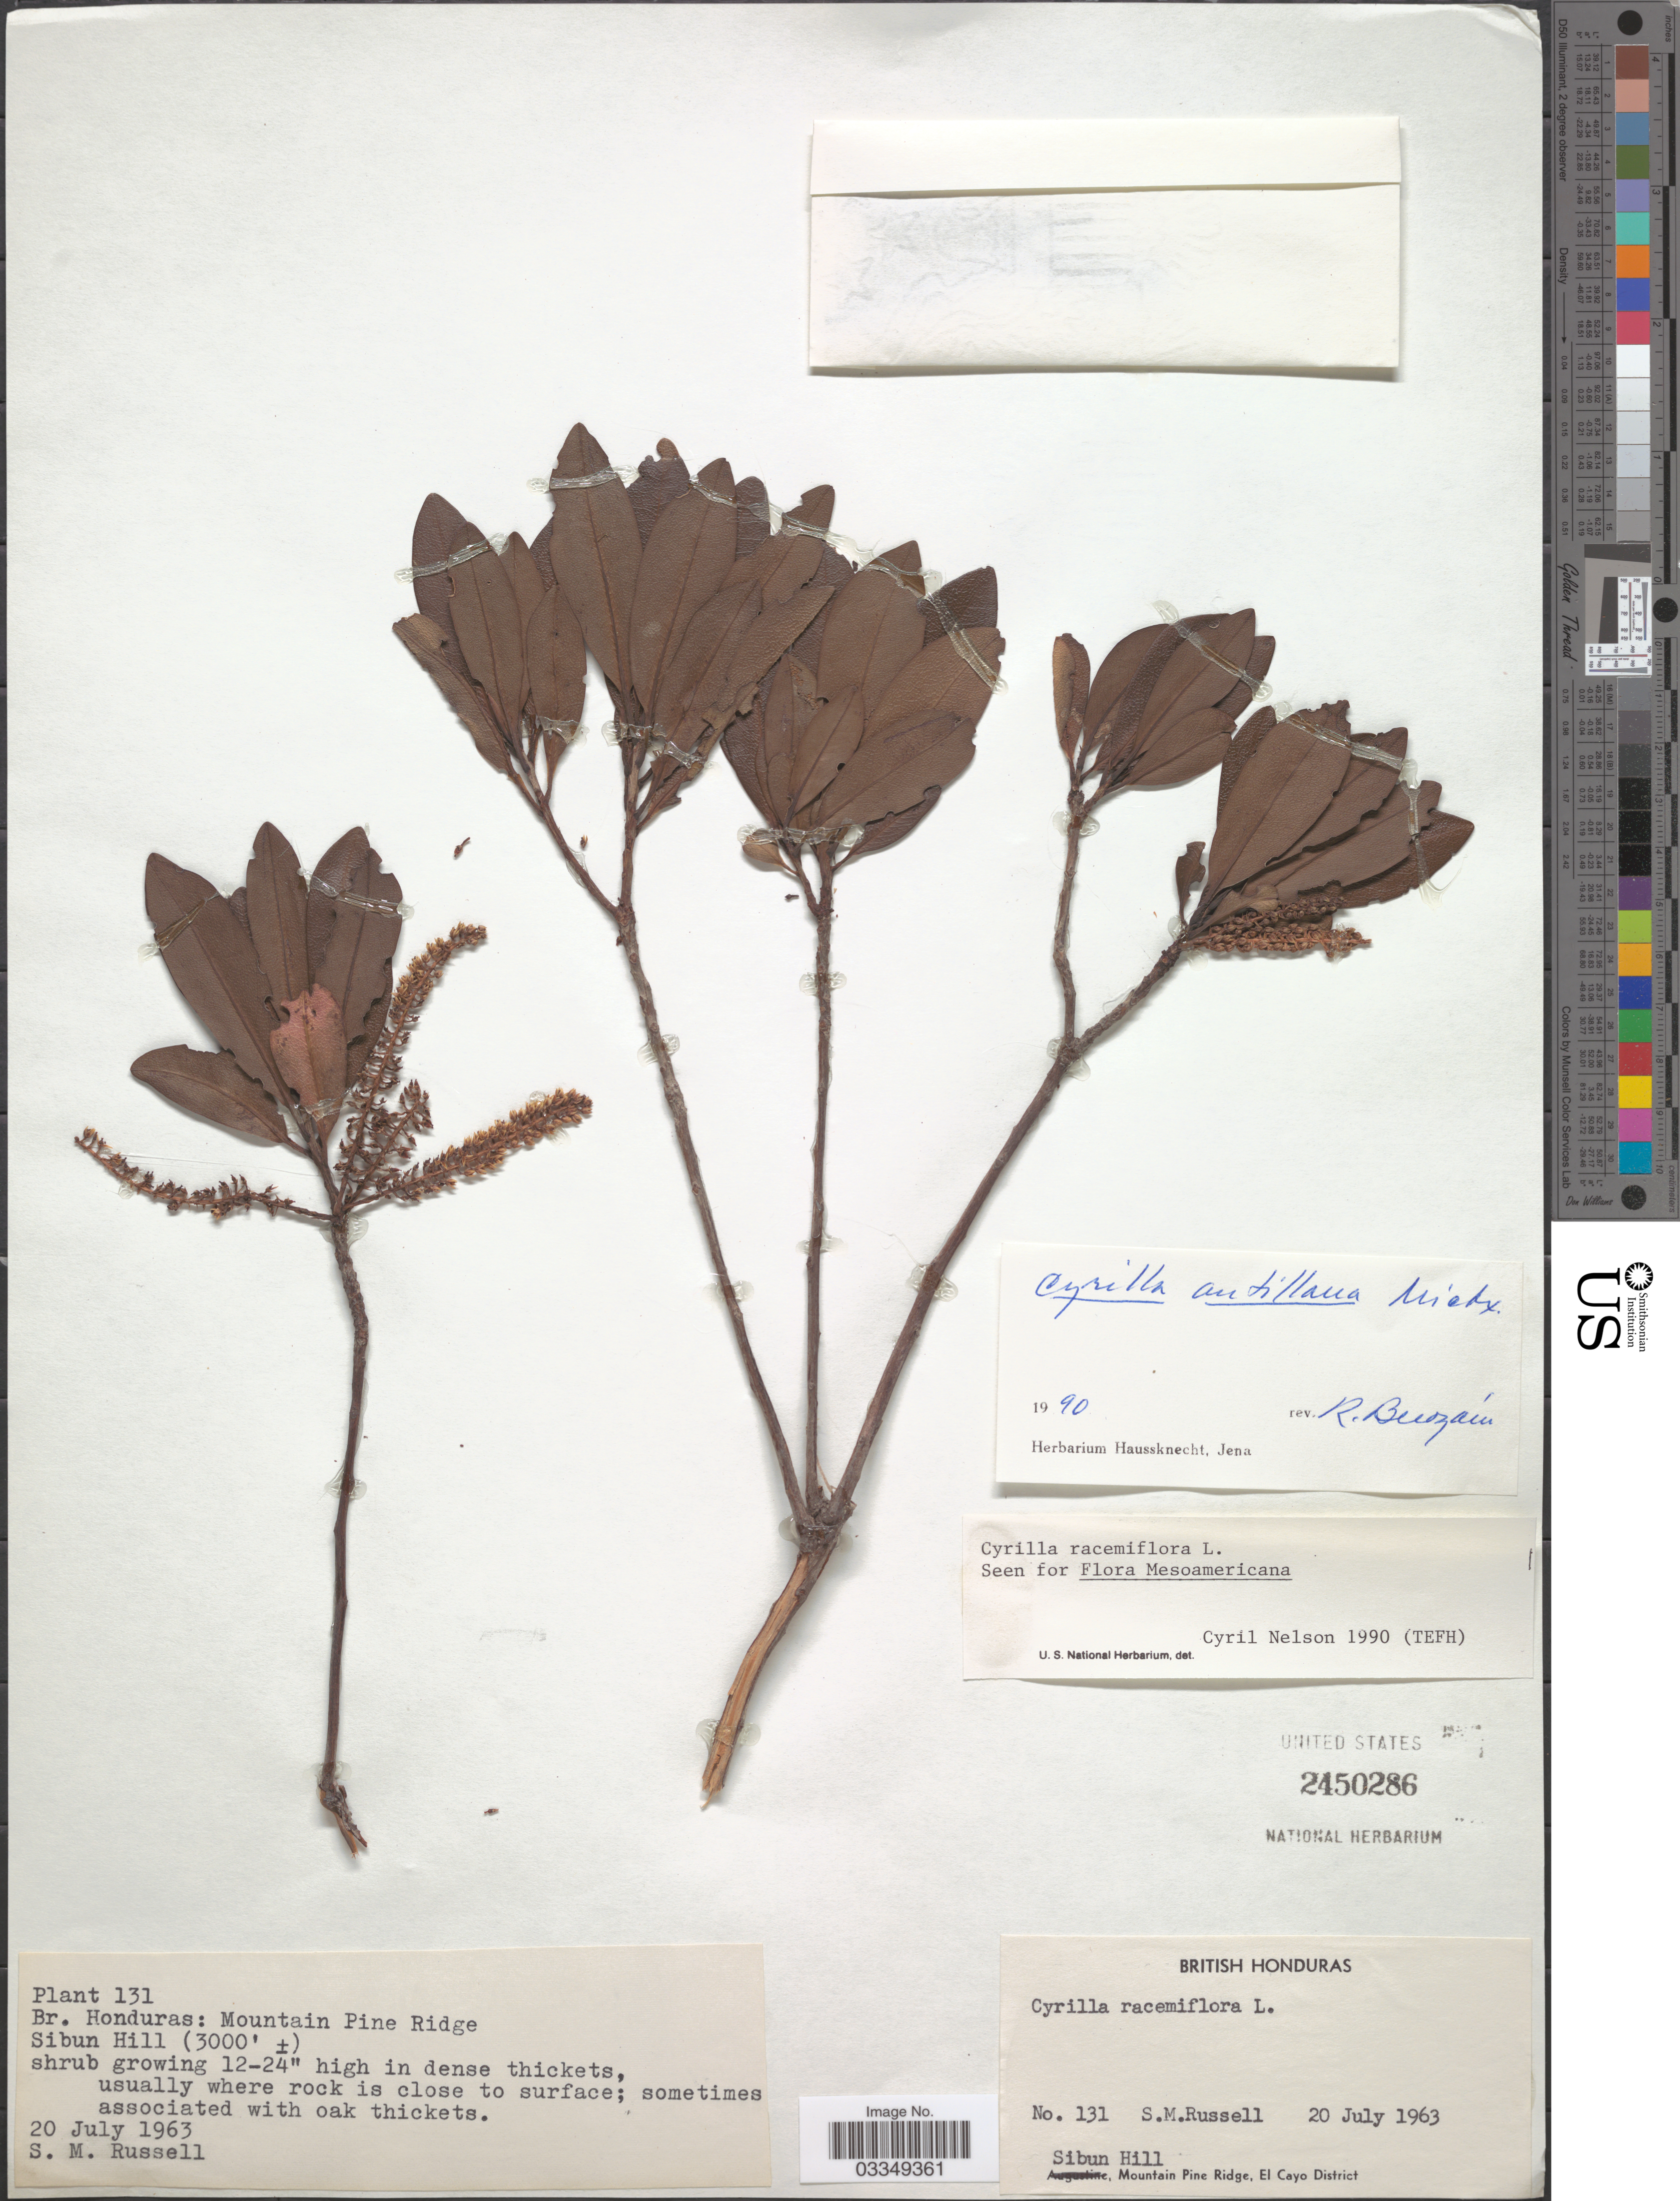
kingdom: Plantae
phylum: Tracheophyta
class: Magnoliopsida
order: Ericales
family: Cyrillaceae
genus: Cyrilla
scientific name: Cyrilla antillana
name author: Michx.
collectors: S. Russell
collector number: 131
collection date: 1963-07-20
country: Belize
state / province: Cayo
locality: British Honduras. Mountain Pine Ridge. Sibun Hill. El Cayo District.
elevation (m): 914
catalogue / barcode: US 2450286